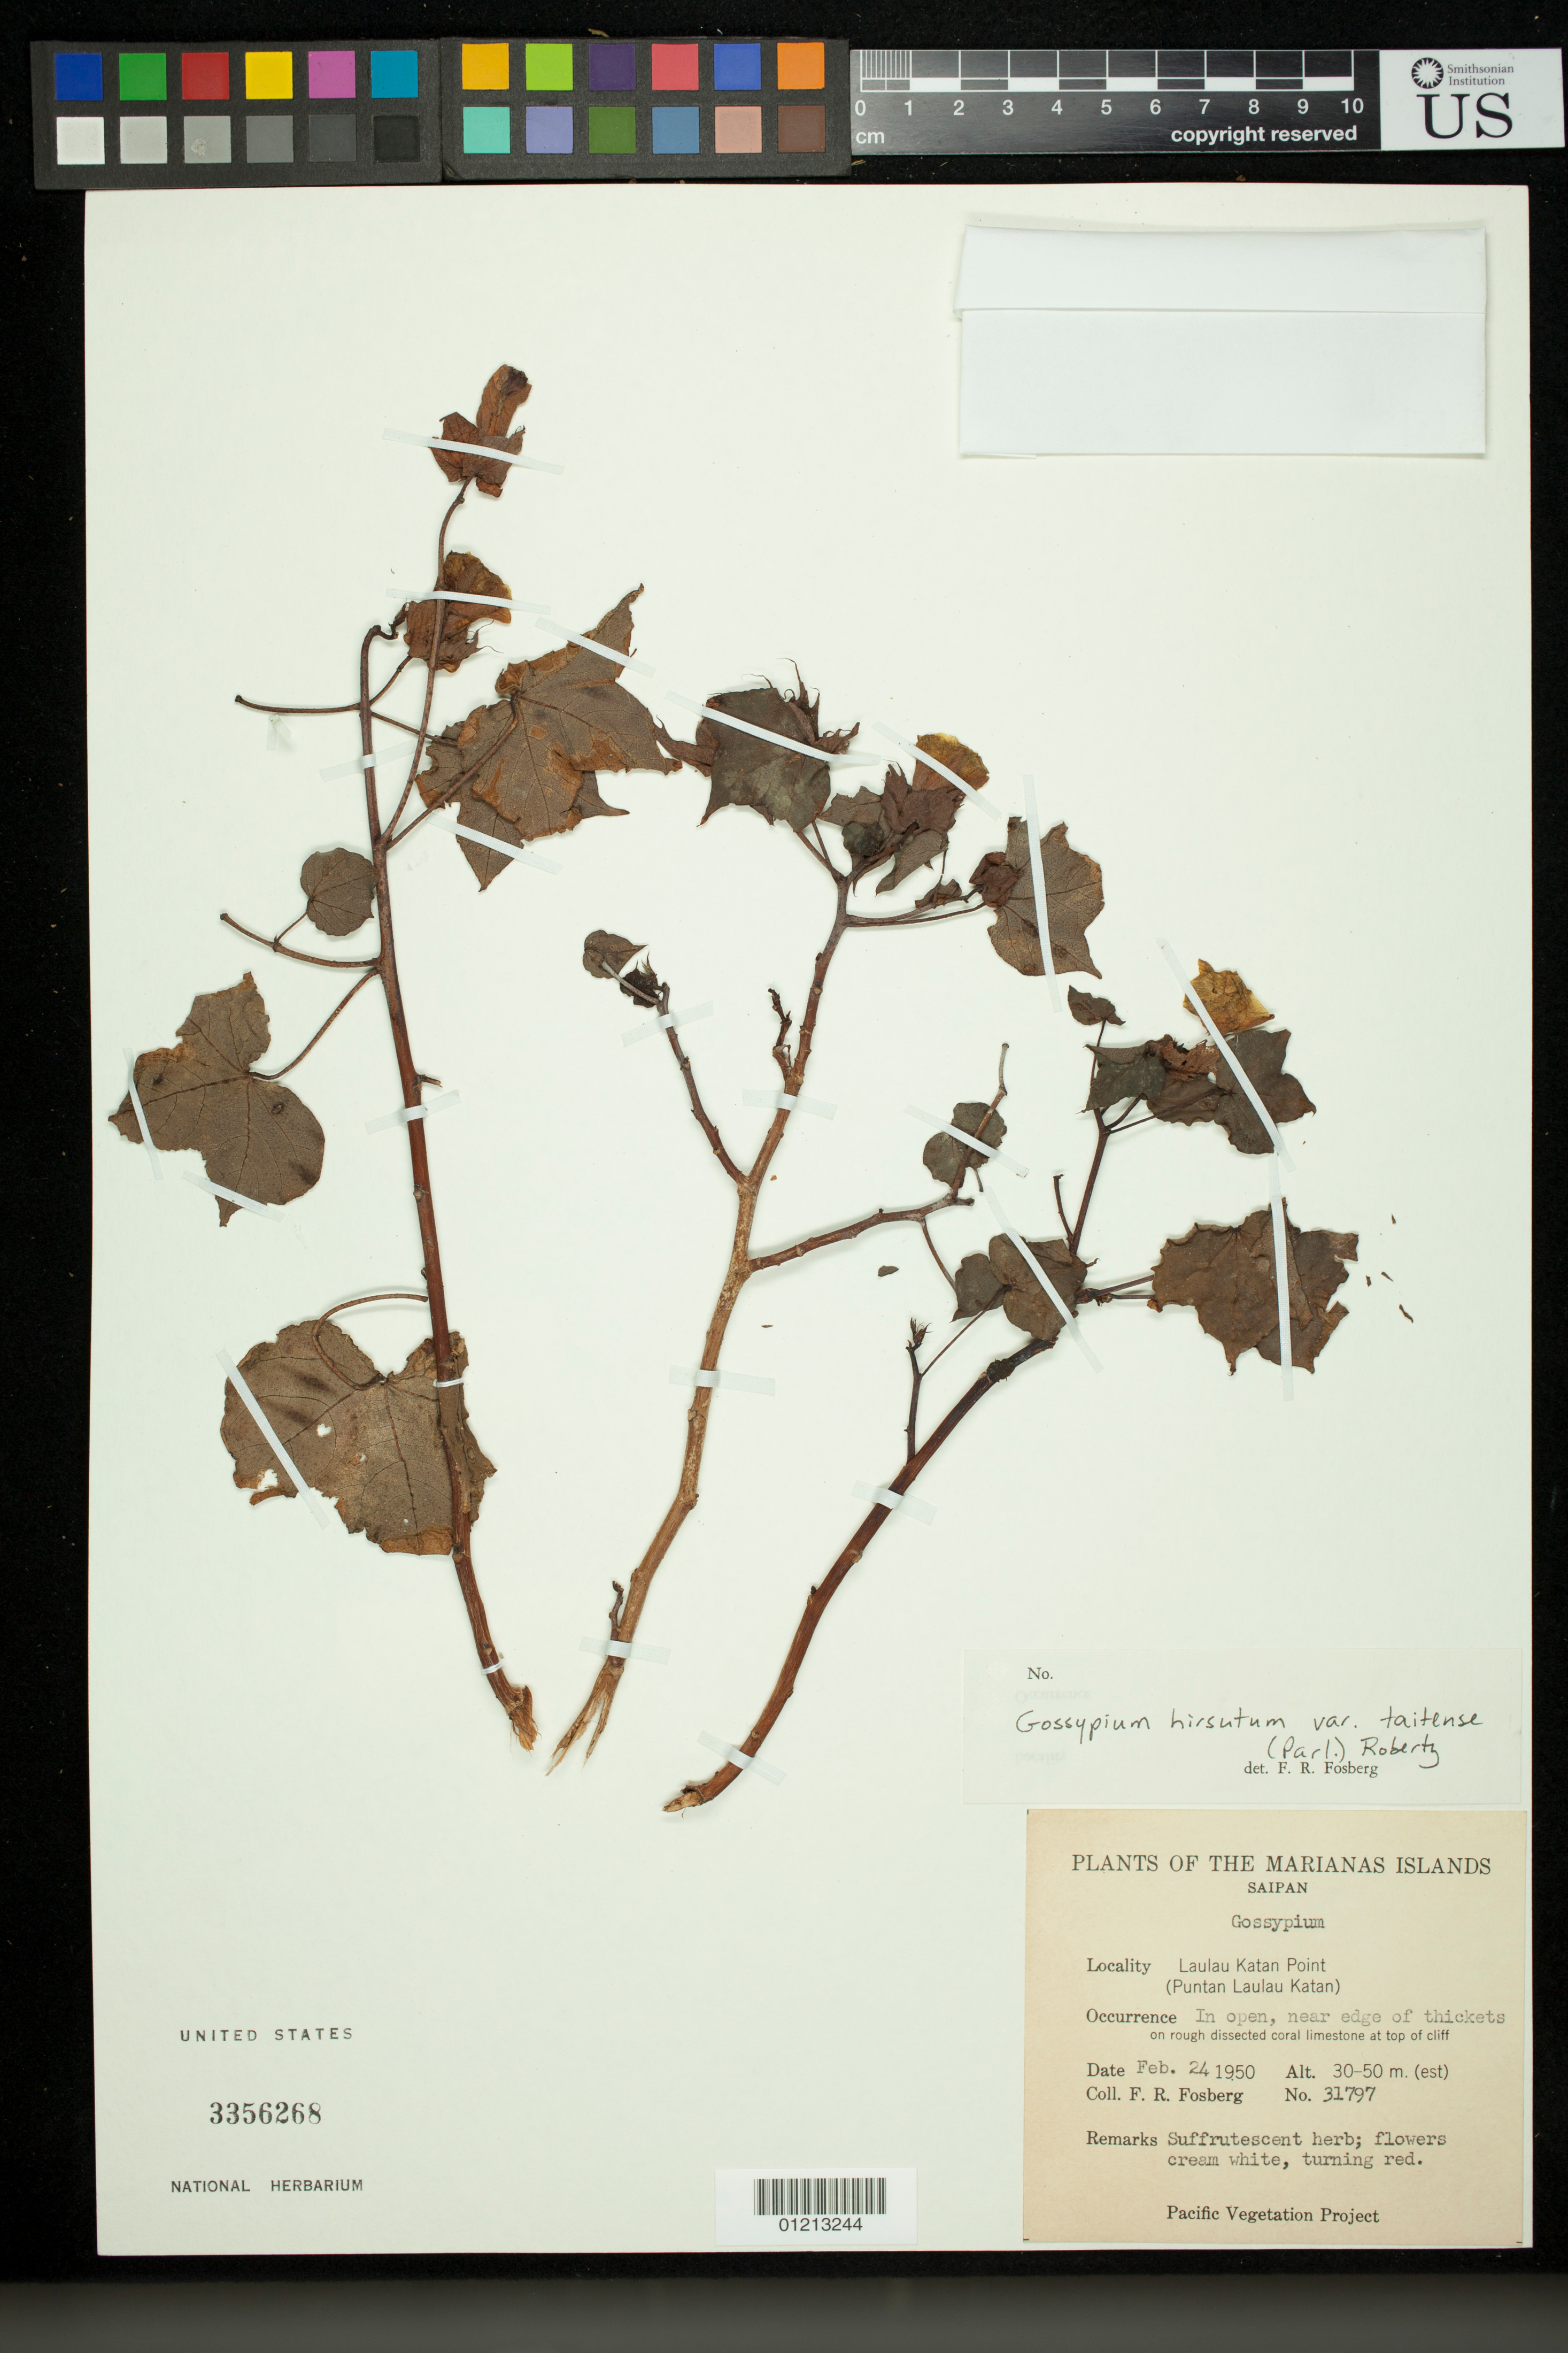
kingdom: Plantae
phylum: Tracheophyta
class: Magnoliopsida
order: Malvales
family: Malvaceae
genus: Gossypium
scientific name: Gossypium hirsutum var. taitense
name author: (Parl.) Roberty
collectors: F. R. Fosberg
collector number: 31797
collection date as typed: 24 Feb 1950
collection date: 1950-02-24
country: Northern Mariana Islands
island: Saipan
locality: Marianas Islands, Saipan: Laulau Katan Point (Puntan Laulau Katan). In open, near edge of thickets on rough dissected coral limestone on top of cliff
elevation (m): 30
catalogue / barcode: US 3356268